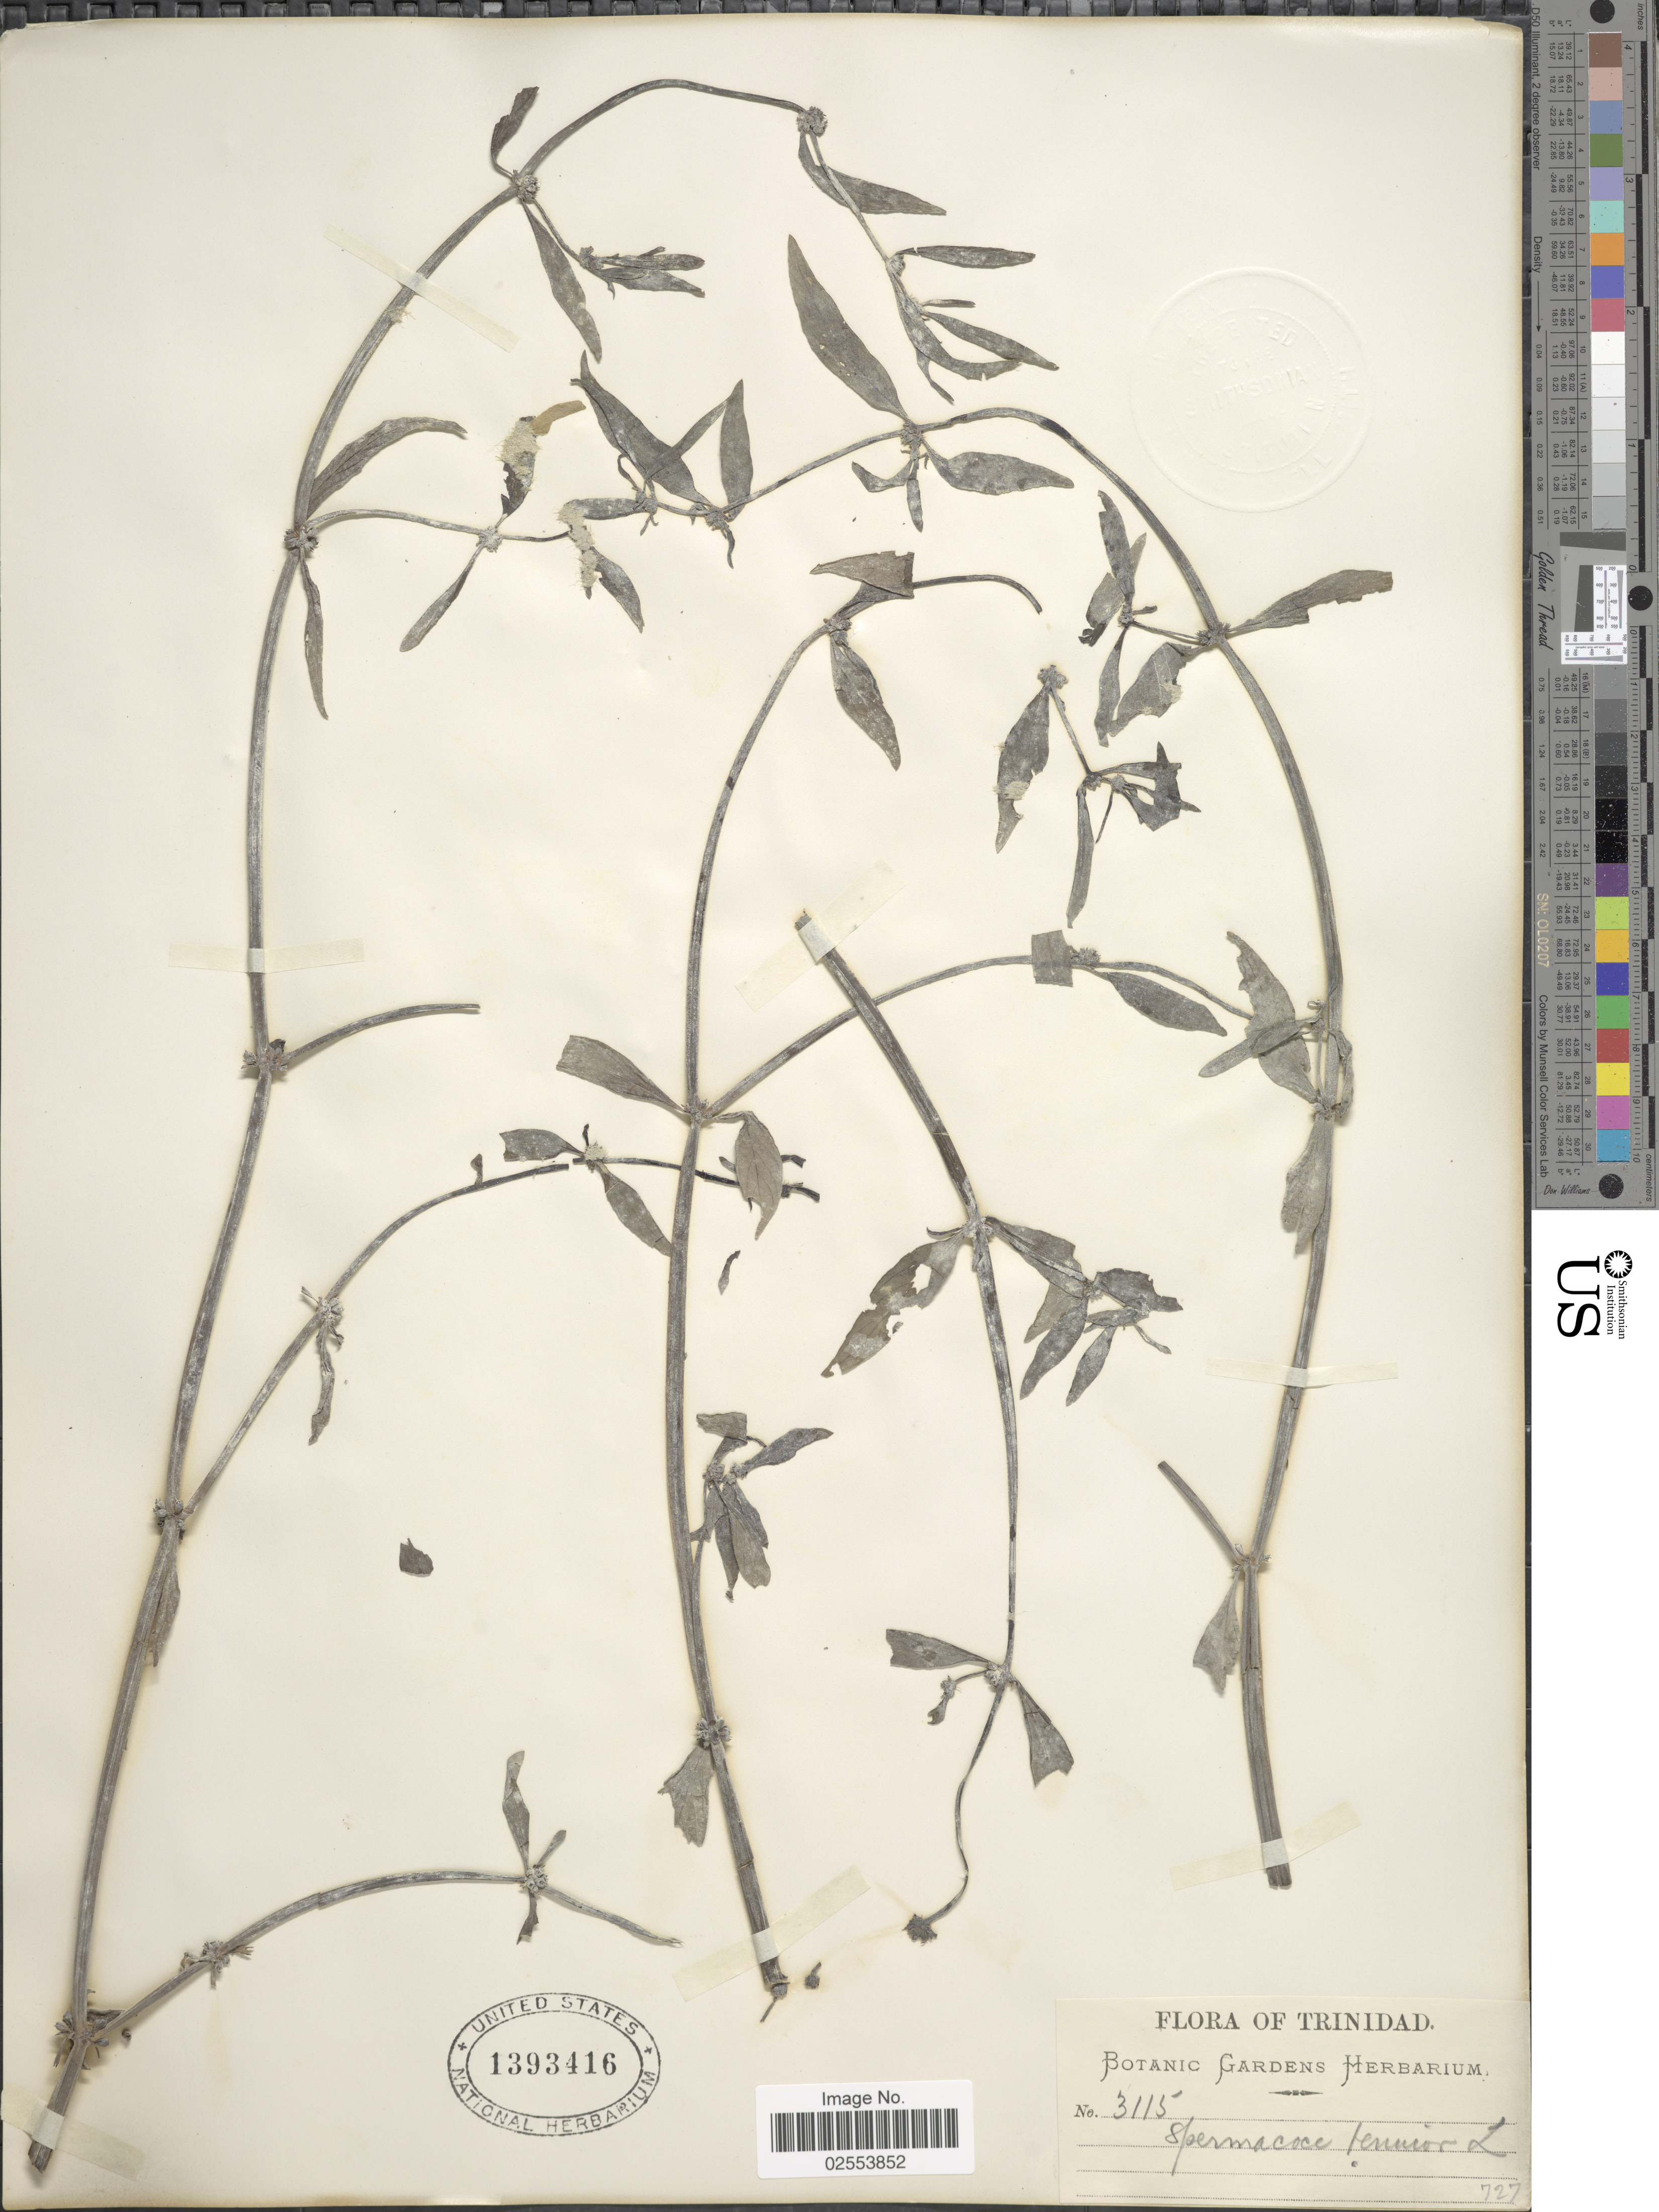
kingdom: Plantae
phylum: Tracheophyta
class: Magnoliopsida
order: Gentianales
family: Rubiaceae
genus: Spermacoce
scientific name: Spermacoce confusa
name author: Rendle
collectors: Botanic Gardens Herbarium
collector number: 3115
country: Trinidad and Tobago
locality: Trinidad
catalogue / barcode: US 1393416